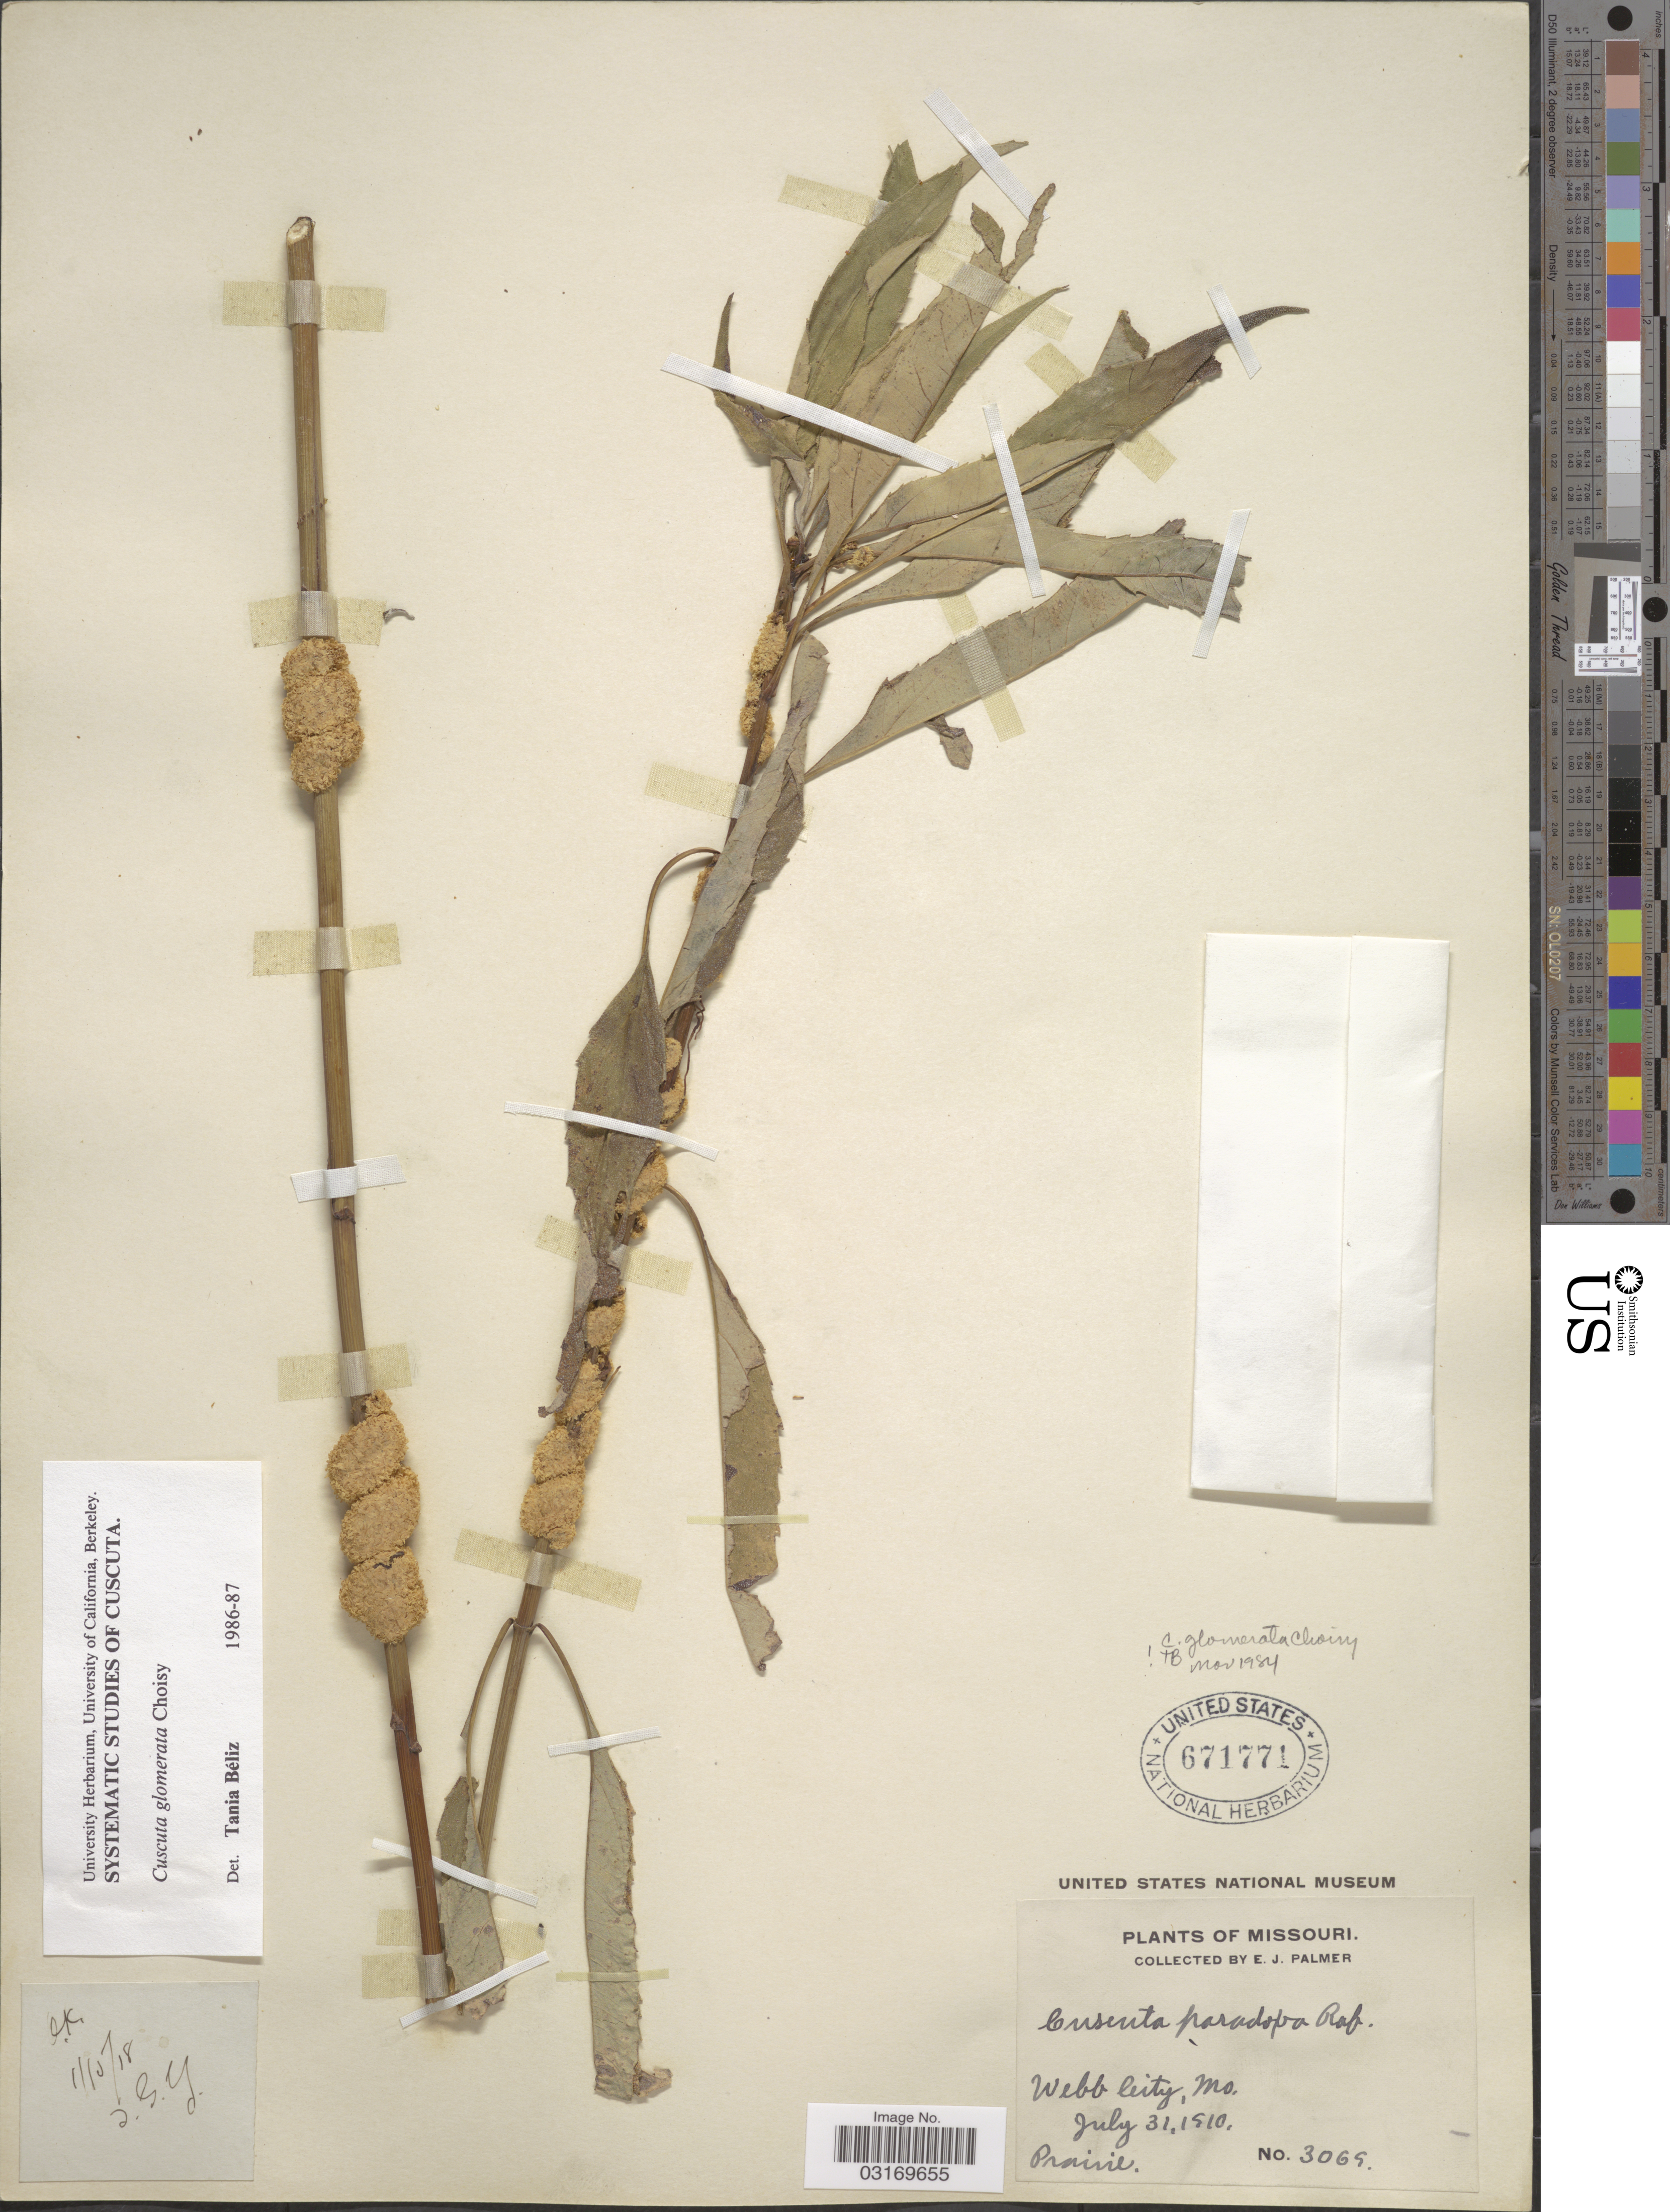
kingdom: Plantae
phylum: Tracheophyta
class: Magnoliopsida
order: Solanales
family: Convolvulaceae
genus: Cuscuta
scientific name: Cuscuta glomerata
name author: Chris.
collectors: E. J. Palmer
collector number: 3069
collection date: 1910-07-31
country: United States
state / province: Missouri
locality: Webb City.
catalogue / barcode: US 671771